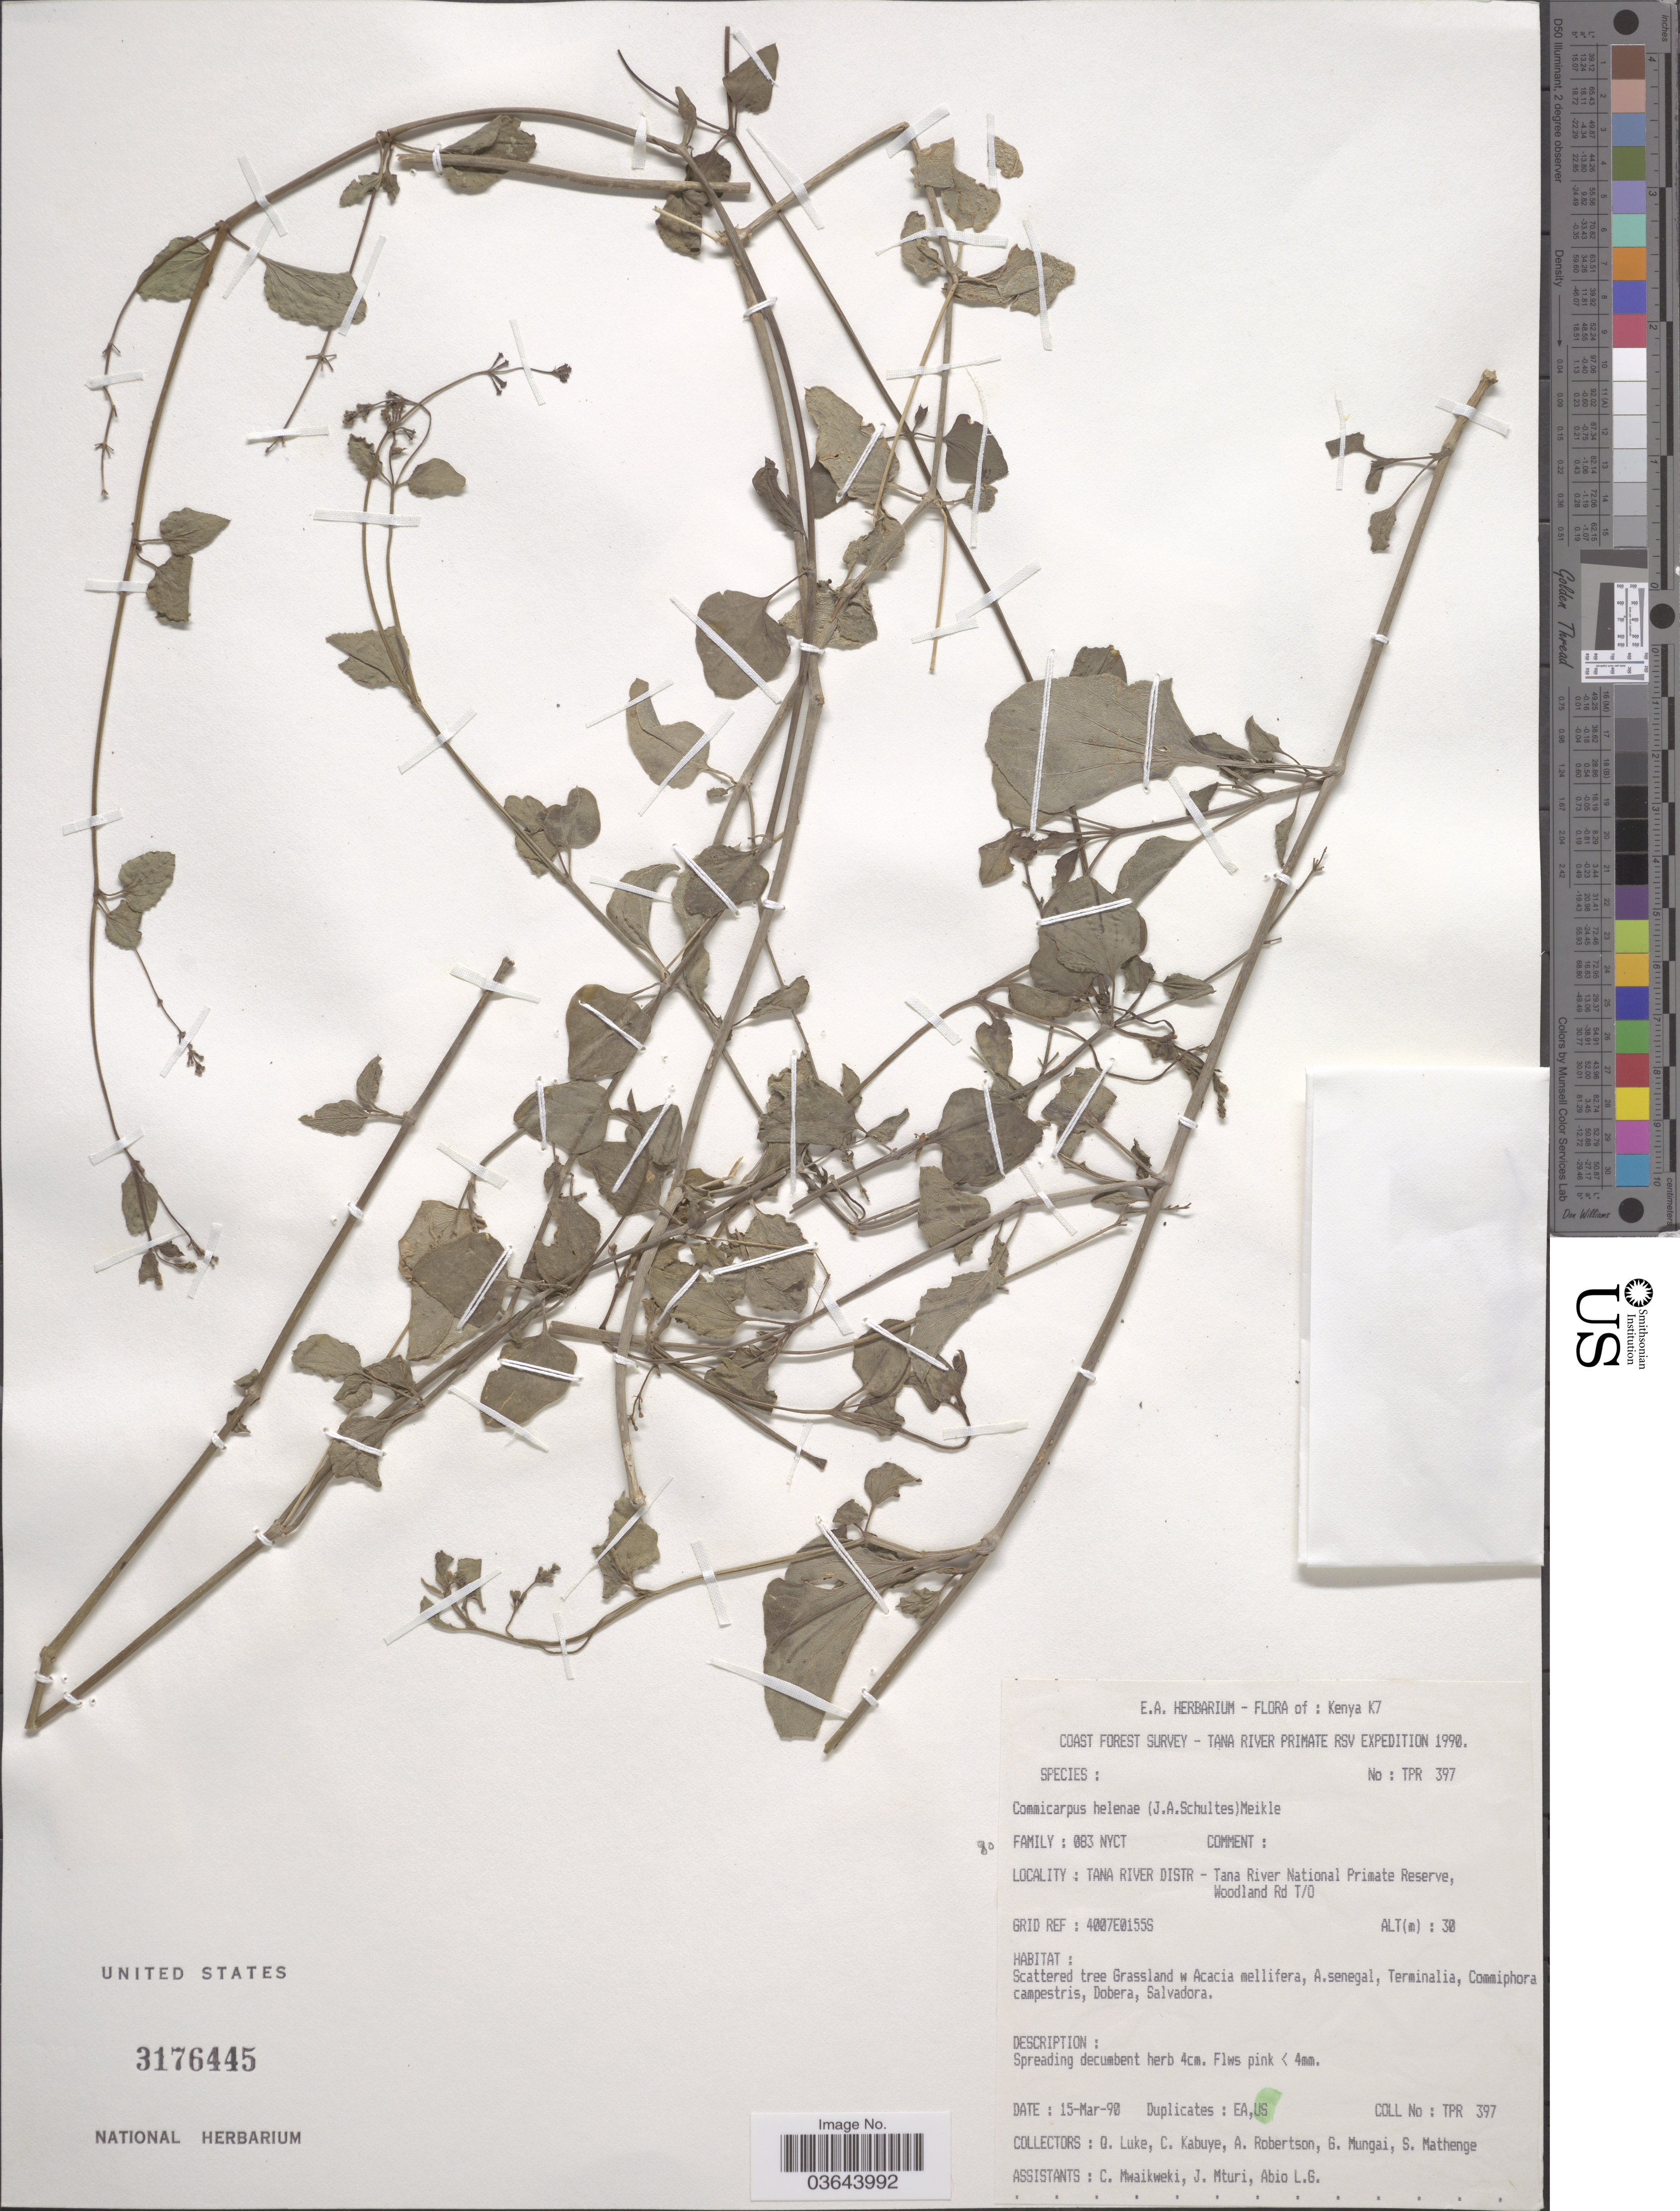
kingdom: Plantae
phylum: Tracheophyta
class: Magnoliopsida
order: Caryophyllales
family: Nyctaginaceae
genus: Boerhavia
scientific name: Boerhavia helenae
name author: Roem. & Schult.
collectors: Q. Luke, C. Kabuye, A. Robertson, G. Mungai & et al.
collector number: TPR 397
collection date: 1990-03-15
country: Kenya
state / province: Tana River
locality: K7. Tana River Primate RSV. Tana River Distr - Tana River National Primate Reserve, Woodland Rd T/O.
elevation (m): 30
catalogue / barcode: US 3176445